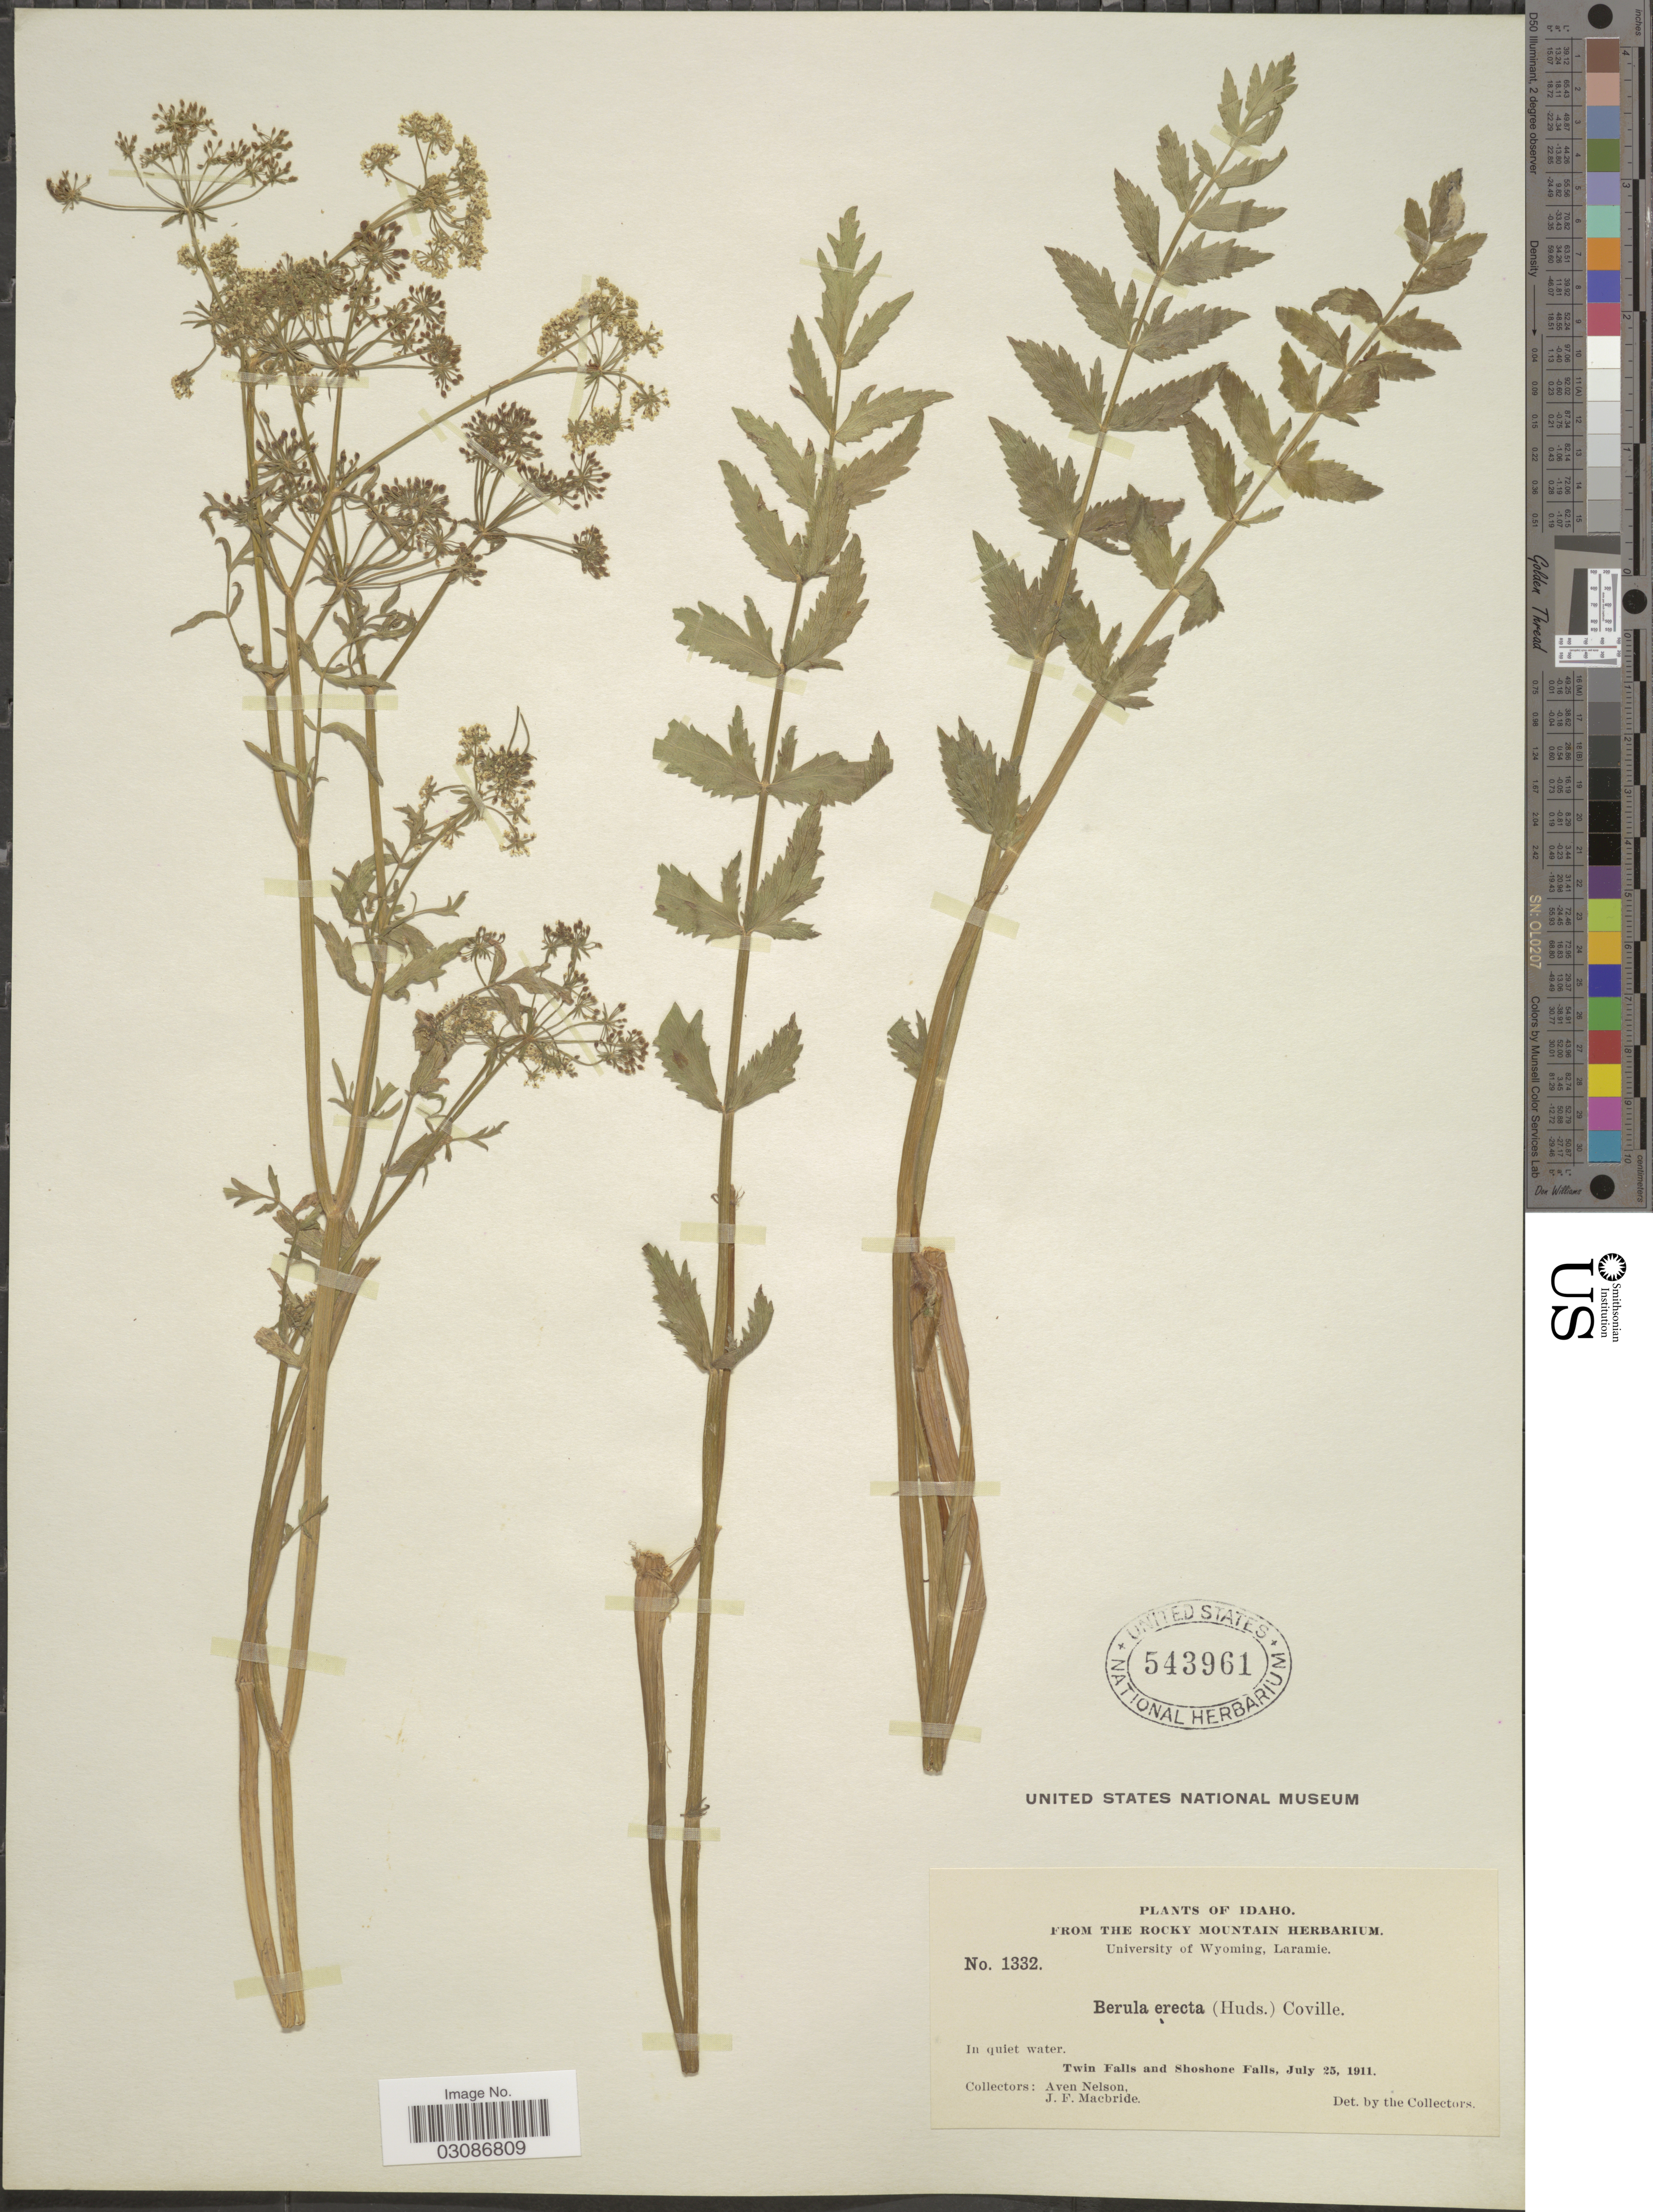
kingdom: Plantae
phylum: Tracheophyta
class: Magnoliopsida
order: Apiales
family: Apiaceae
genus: Berula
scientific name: Berula erecta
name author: (Huds.) Coville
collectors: A. Nelson & J. F. Macbride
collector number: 1332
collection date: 1911-07-25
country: United States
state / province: Idaho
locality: Twin Falls and Shoshone Falls.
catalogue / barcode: US 543961